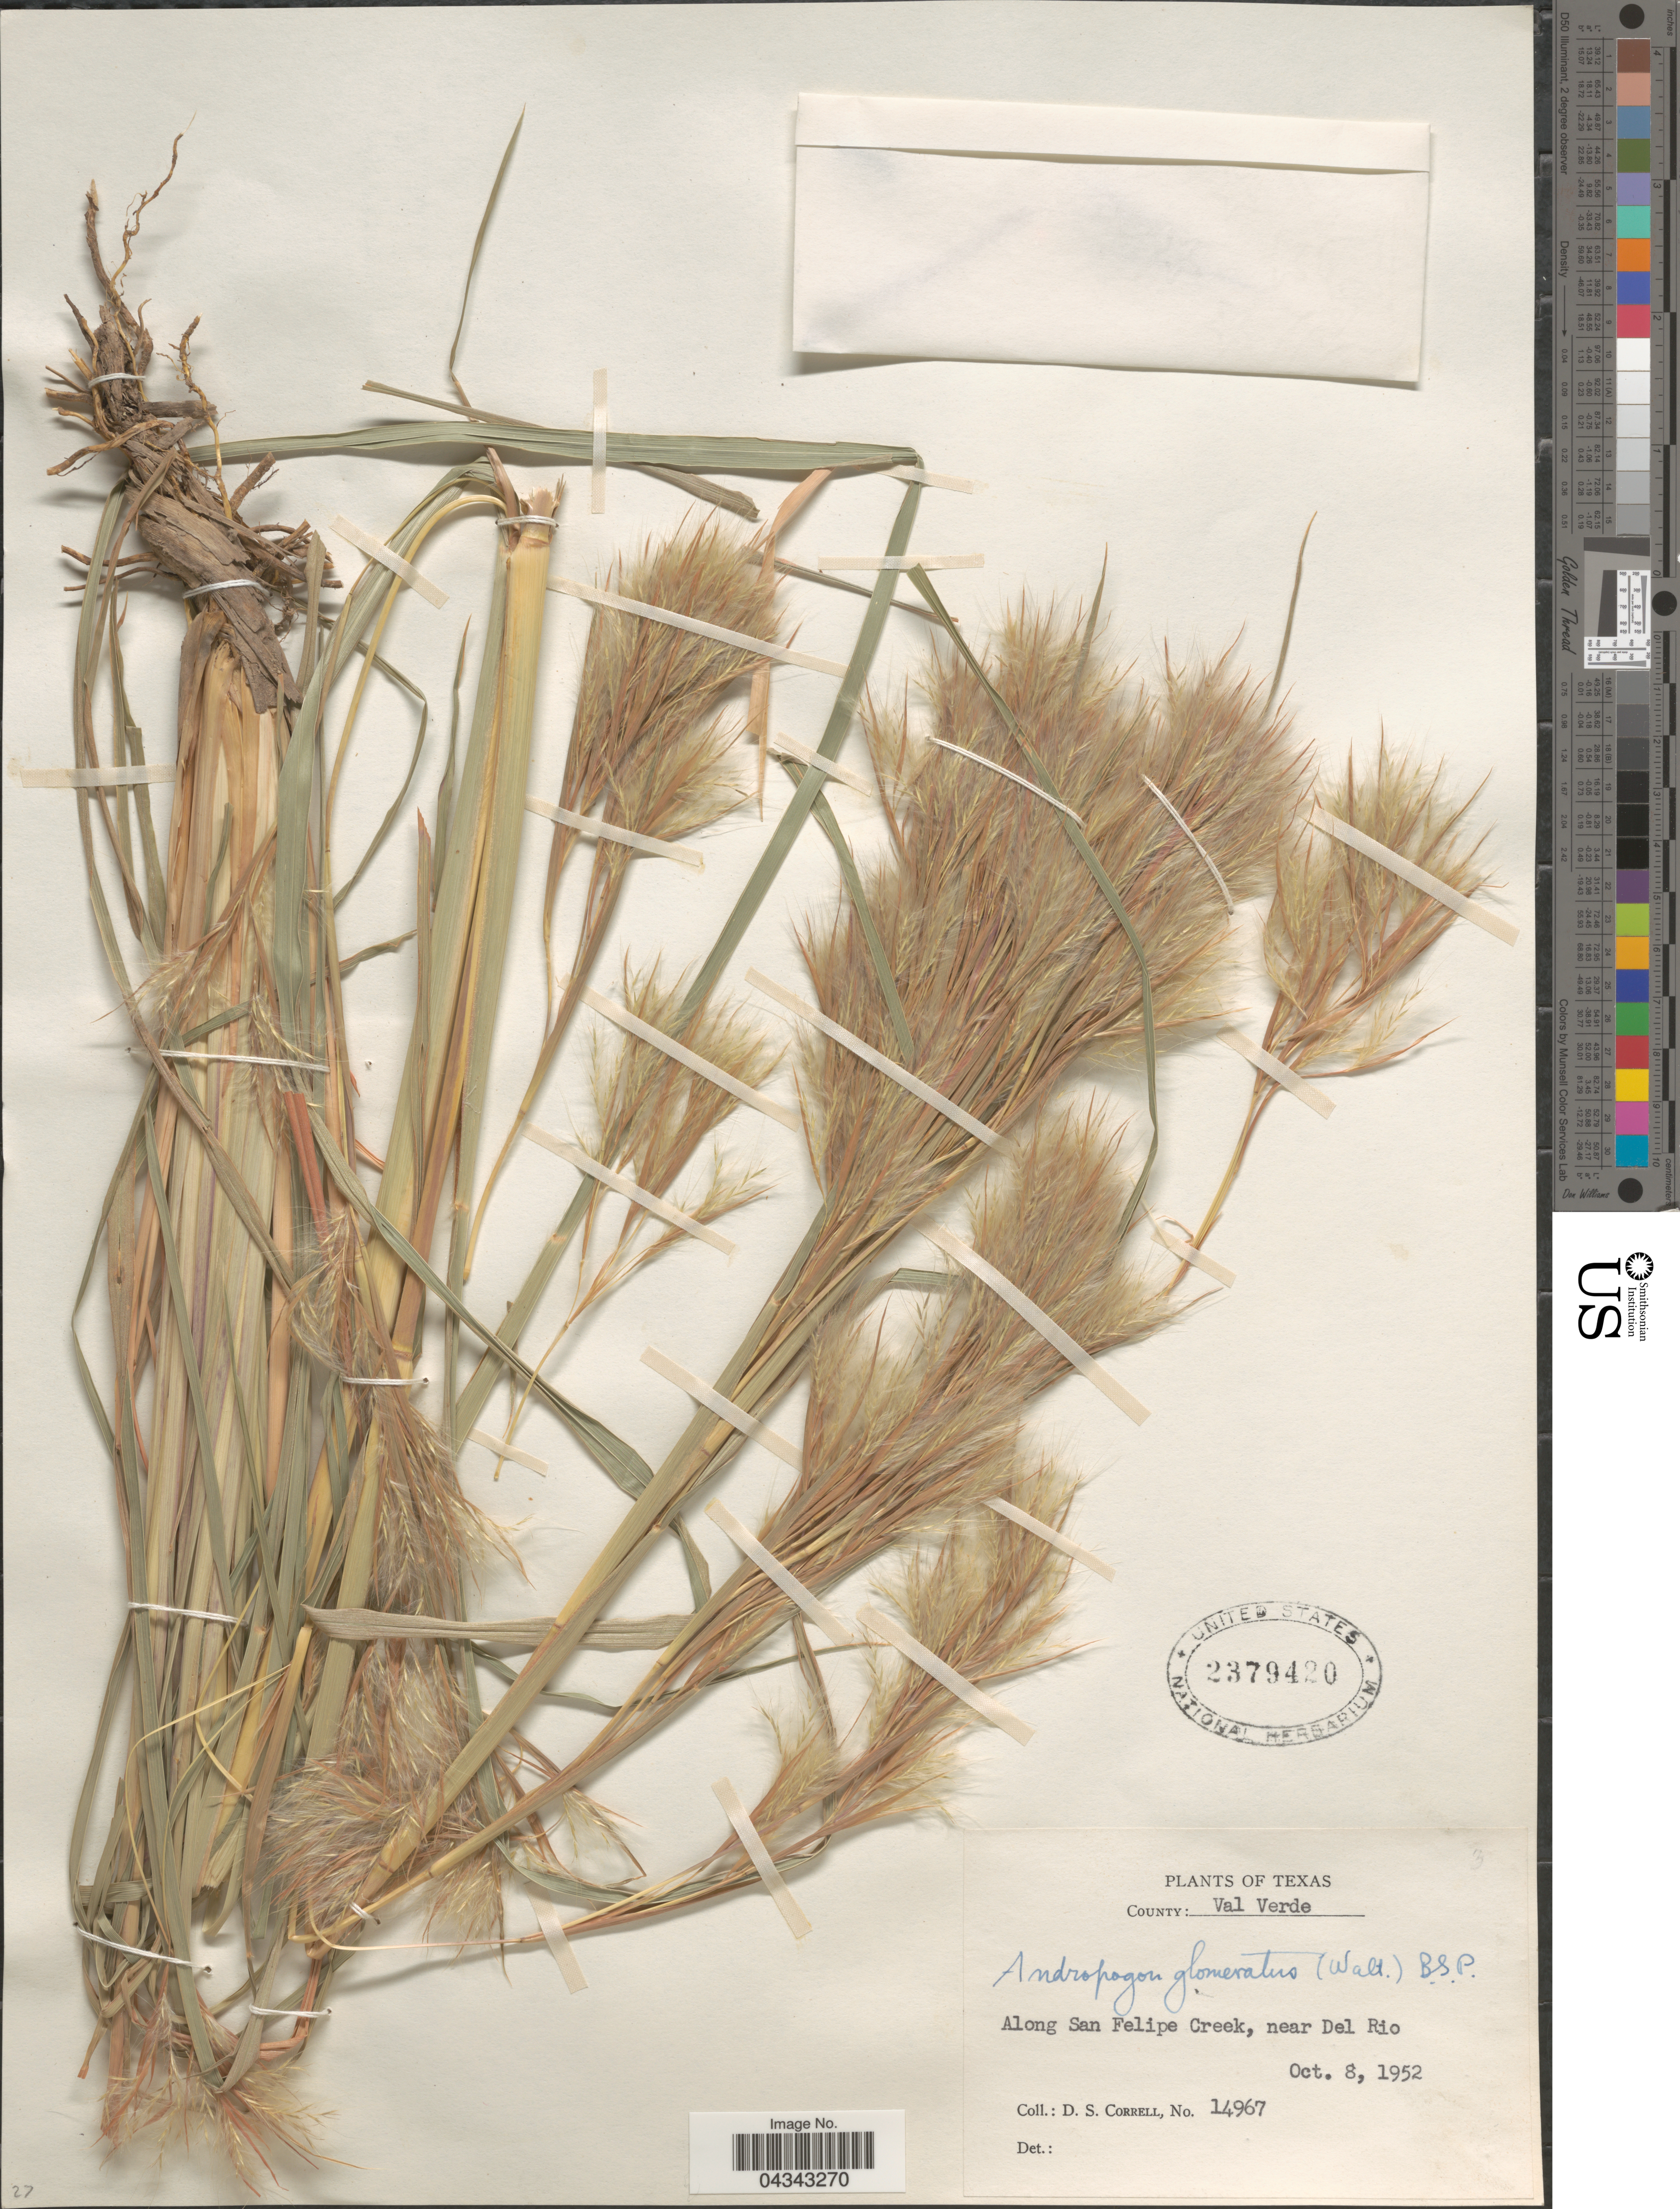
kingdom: Plantae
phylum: Tracheophyta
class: Liliopsida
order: Poales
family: Poaceae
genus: Andropogon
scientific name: Andropogon glomeratus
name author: (Walter) Britton, Stearns & Poggenb.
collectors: D. S. Correll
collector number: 14967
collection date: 1952-10-08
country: United States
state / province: Texas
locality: County: Val Verde. Along San Felipe Creek, near Del Rio.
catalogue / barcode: US 2379420